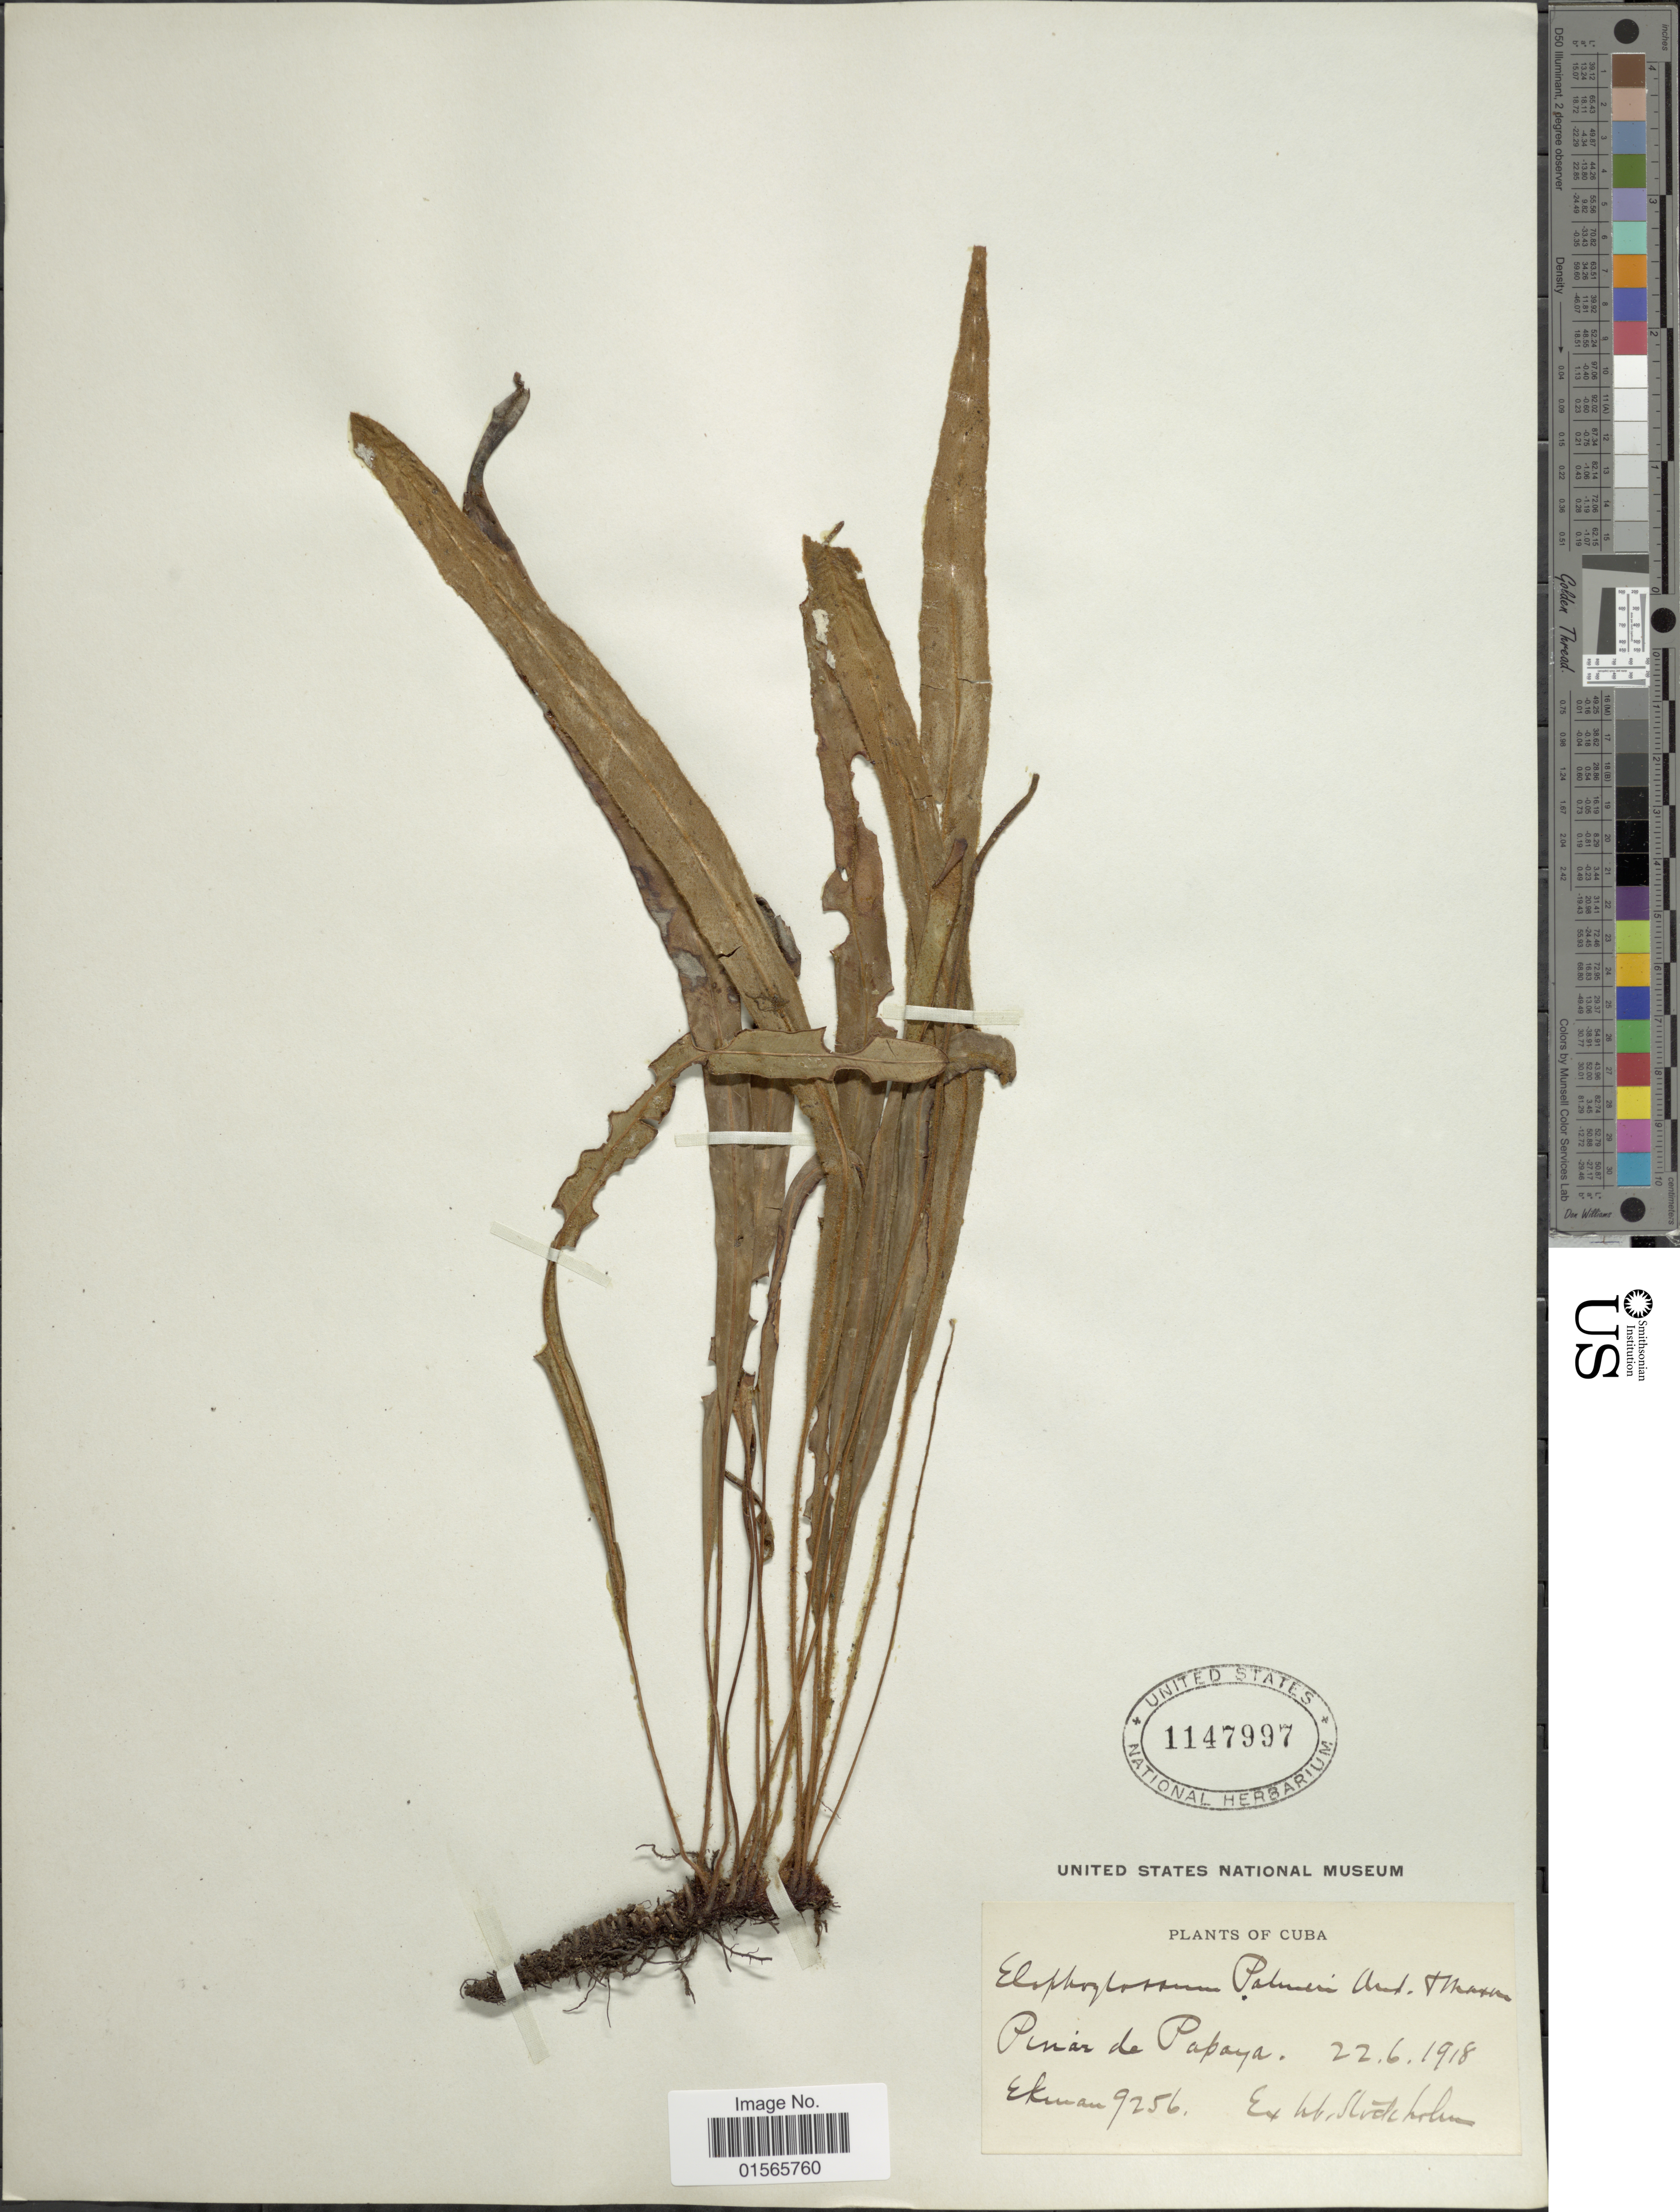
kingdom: Plantae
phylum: Tracheophyta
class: Polypodiopsida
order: Polypodiales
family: Dryopteridaceae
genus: Elaphoglossum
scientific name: Elaphoglossum palmeri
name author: Underw. & Maxon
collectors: -. Ekman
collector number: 9256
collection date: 1918-06-22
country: Cuba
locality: Pinar de Papaya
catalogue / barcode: US 1147997